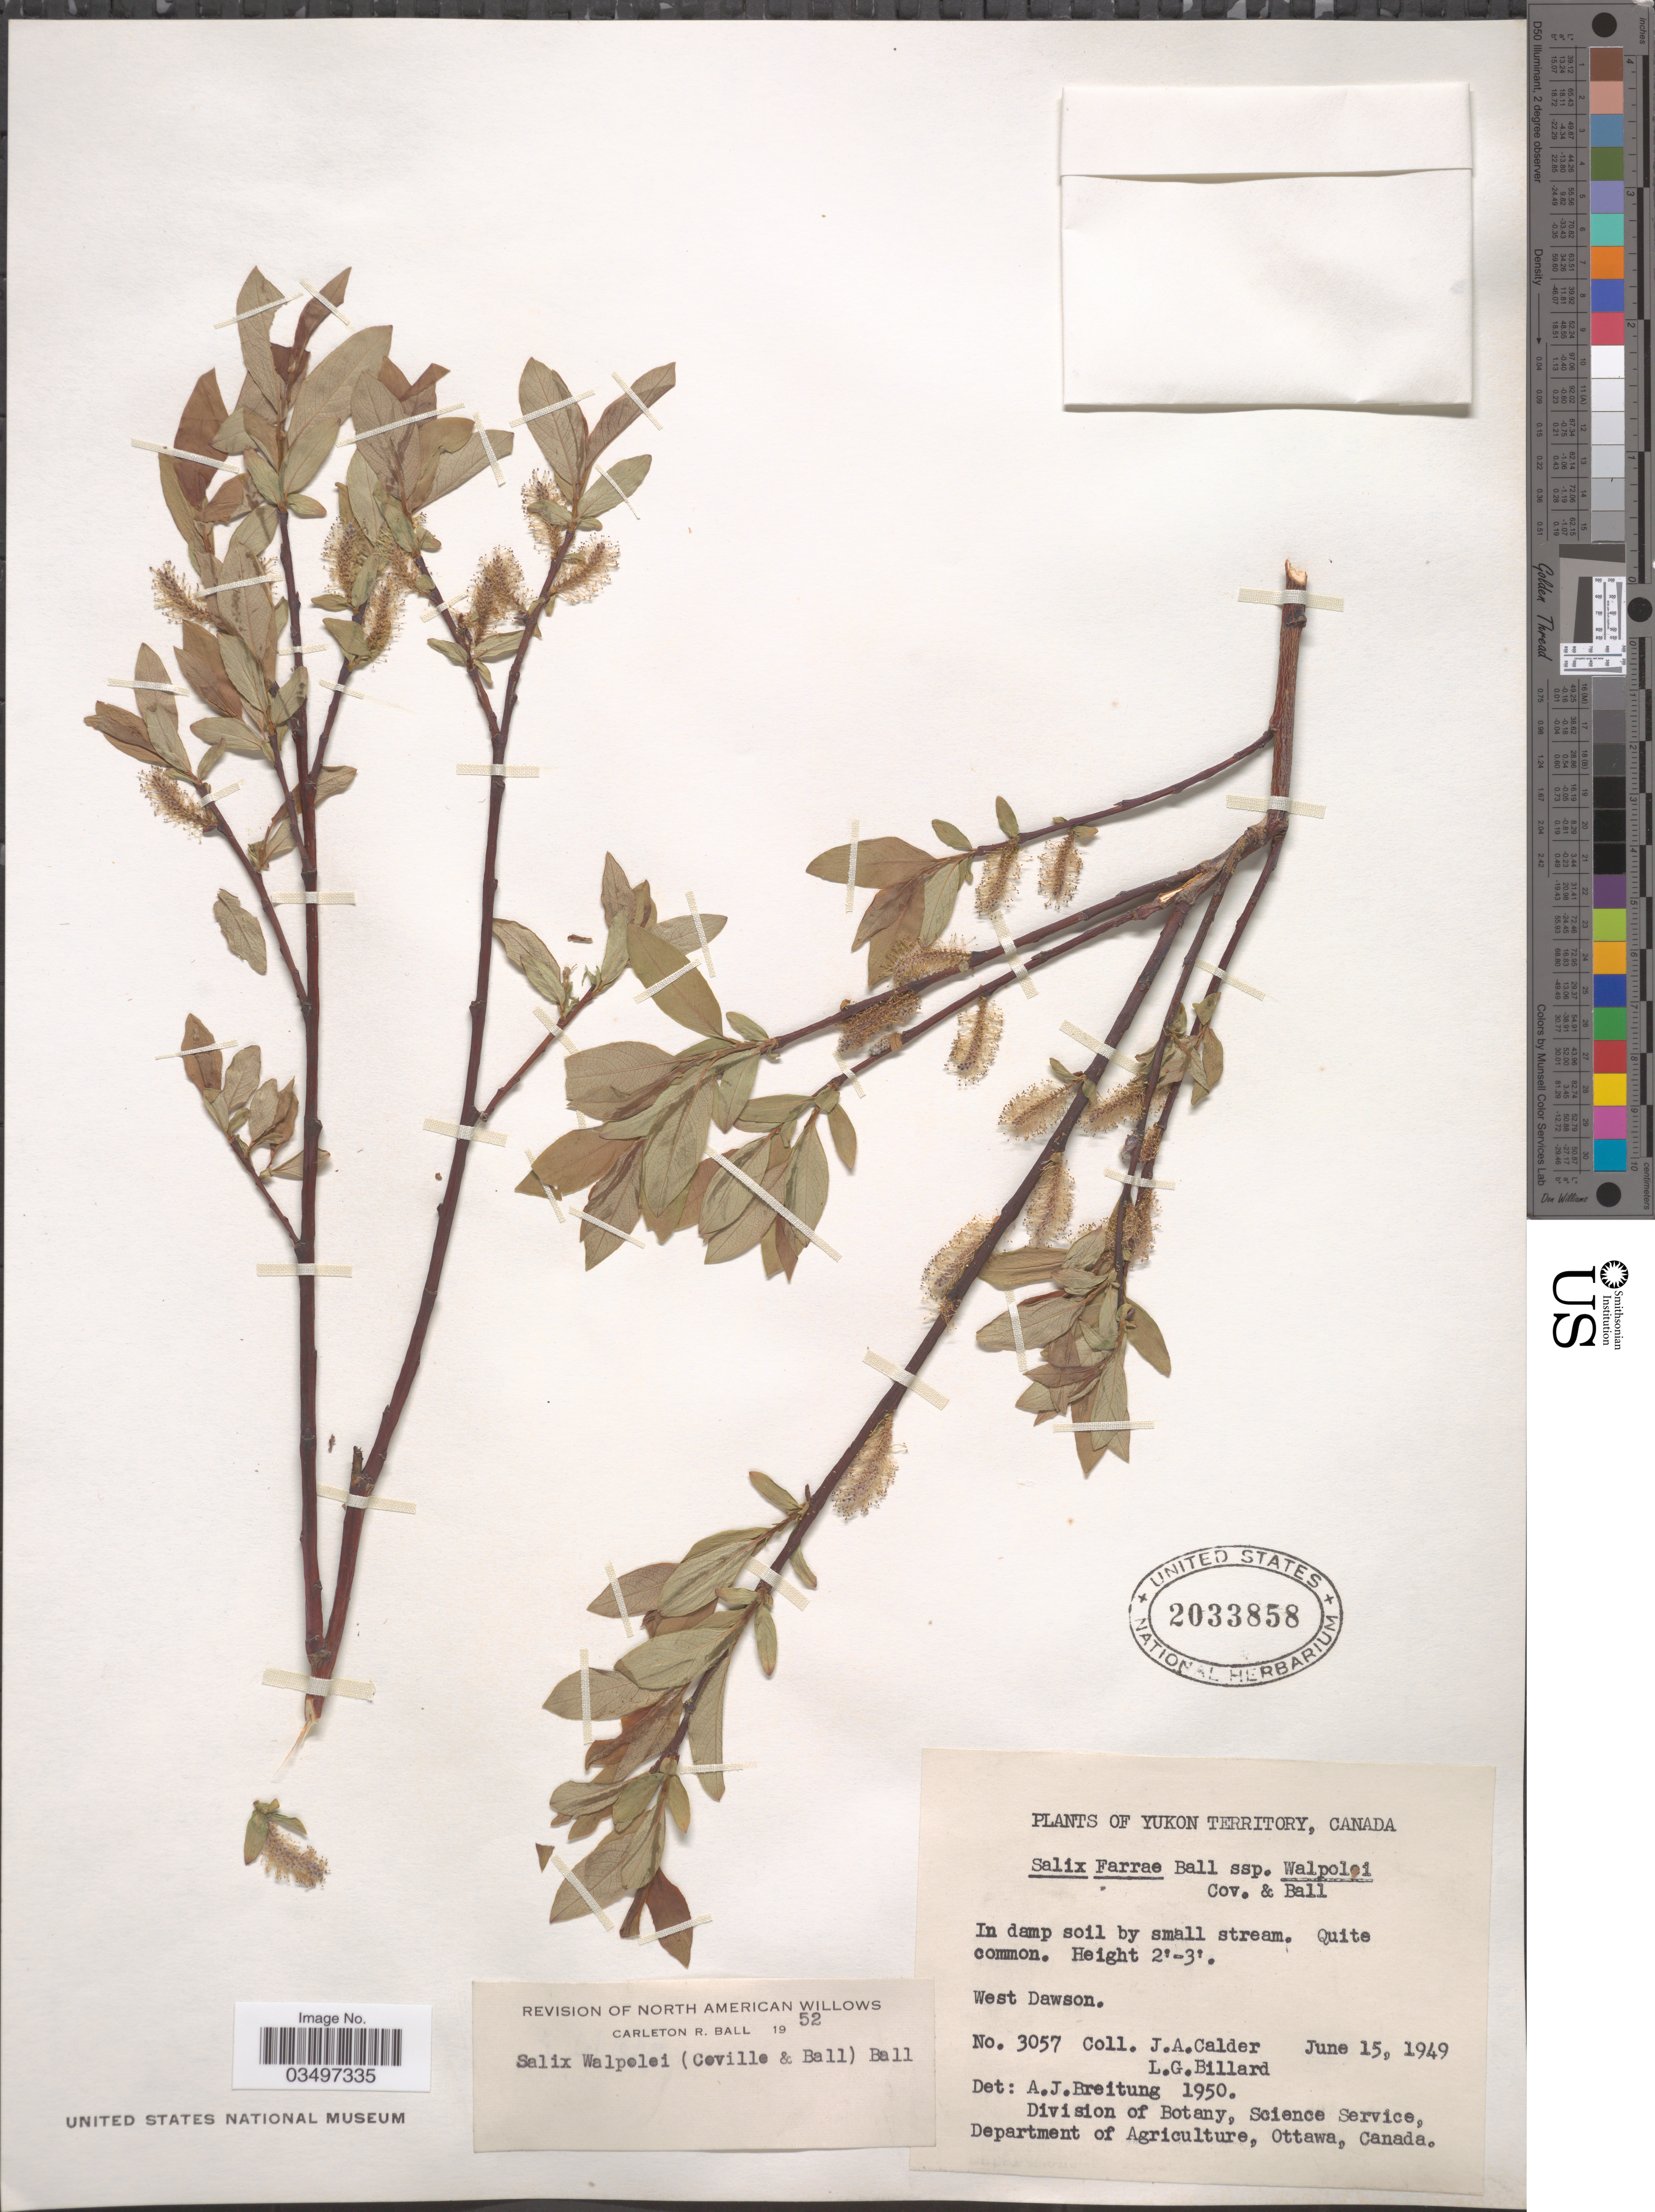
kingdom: Plantae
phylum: Tracheophyta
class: Magnoliopsida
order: Malpighiales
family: Salicaceae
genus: Salix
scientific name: Salix farrae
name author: C.R. Ball in Standl.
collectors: J. A. Calder & L. Billard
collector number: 3057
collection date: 1949-06-15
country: Canada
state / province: Yukon Territory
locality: West Dawson.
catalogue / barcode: US 2033858